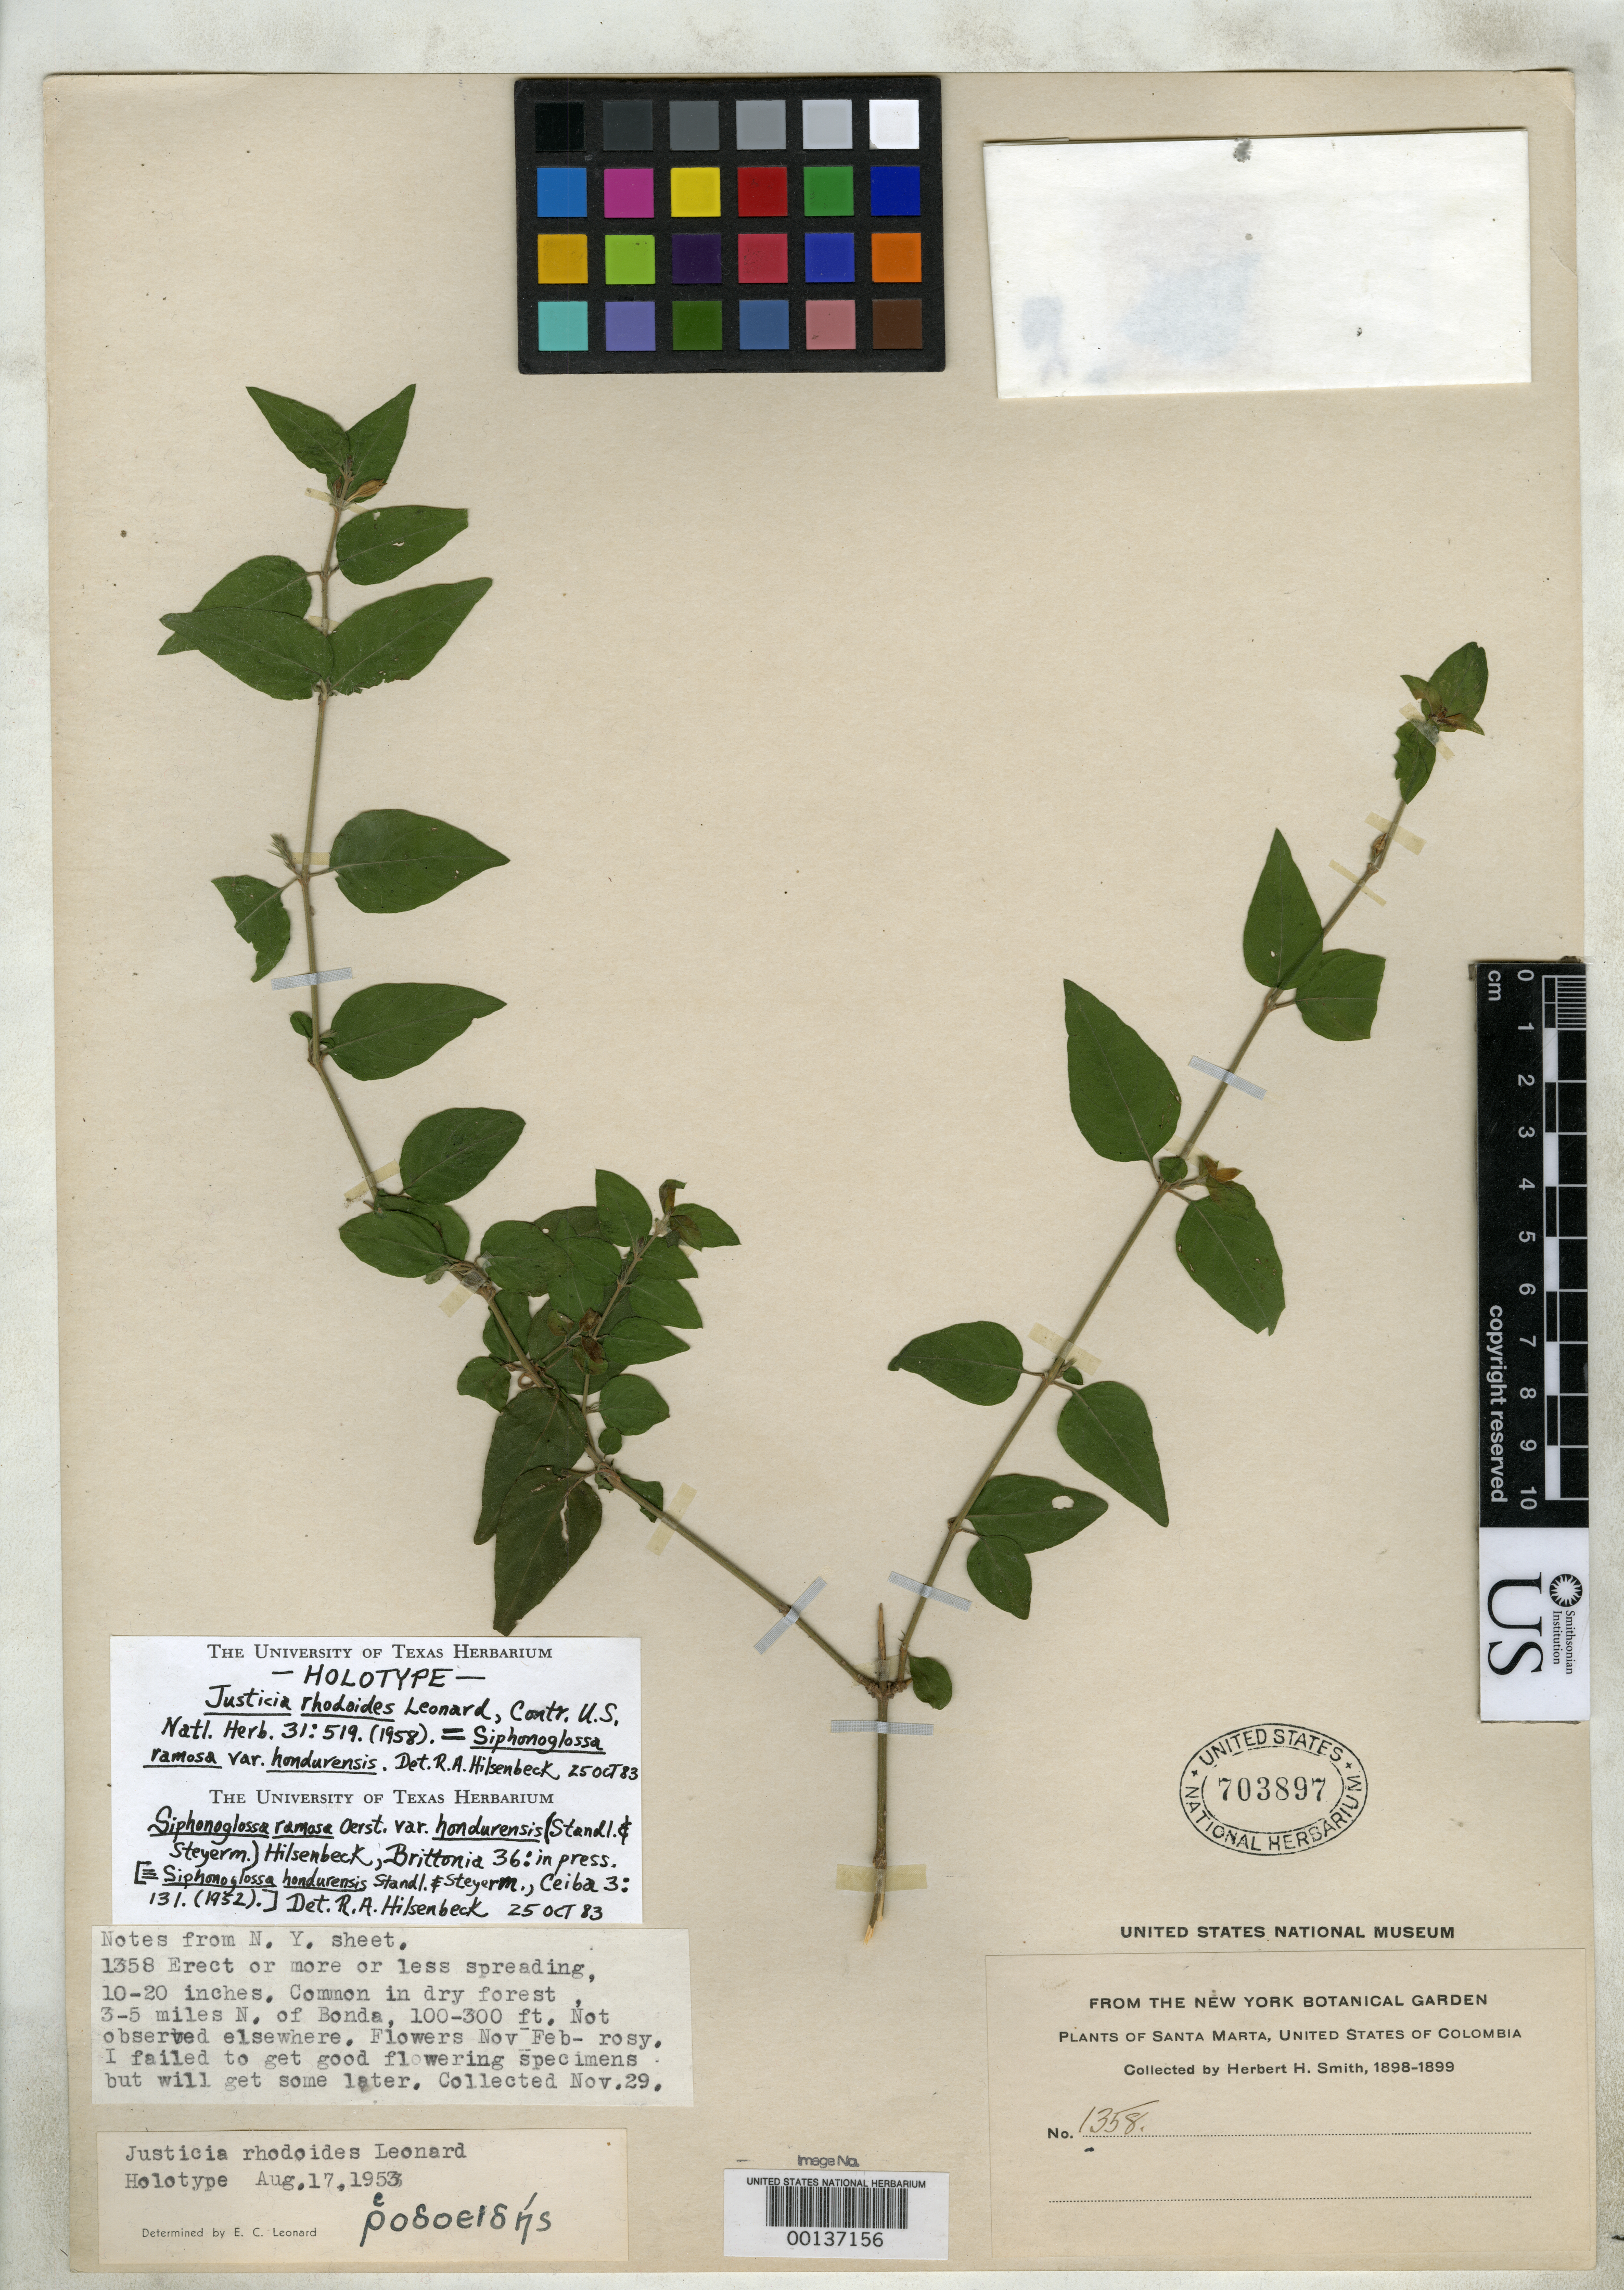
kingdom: Plantae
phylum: Tracheophyta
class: Magnoliopsida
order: Lamiales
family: Acanthaceae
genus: Justicia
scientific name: Justicia rhodoides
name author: Leonard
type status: Holotype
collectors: Herbert H. Smith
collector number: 1358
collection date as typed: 29 Nov 1898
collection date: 1898-11-29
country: Colombia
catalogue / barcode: US 703897